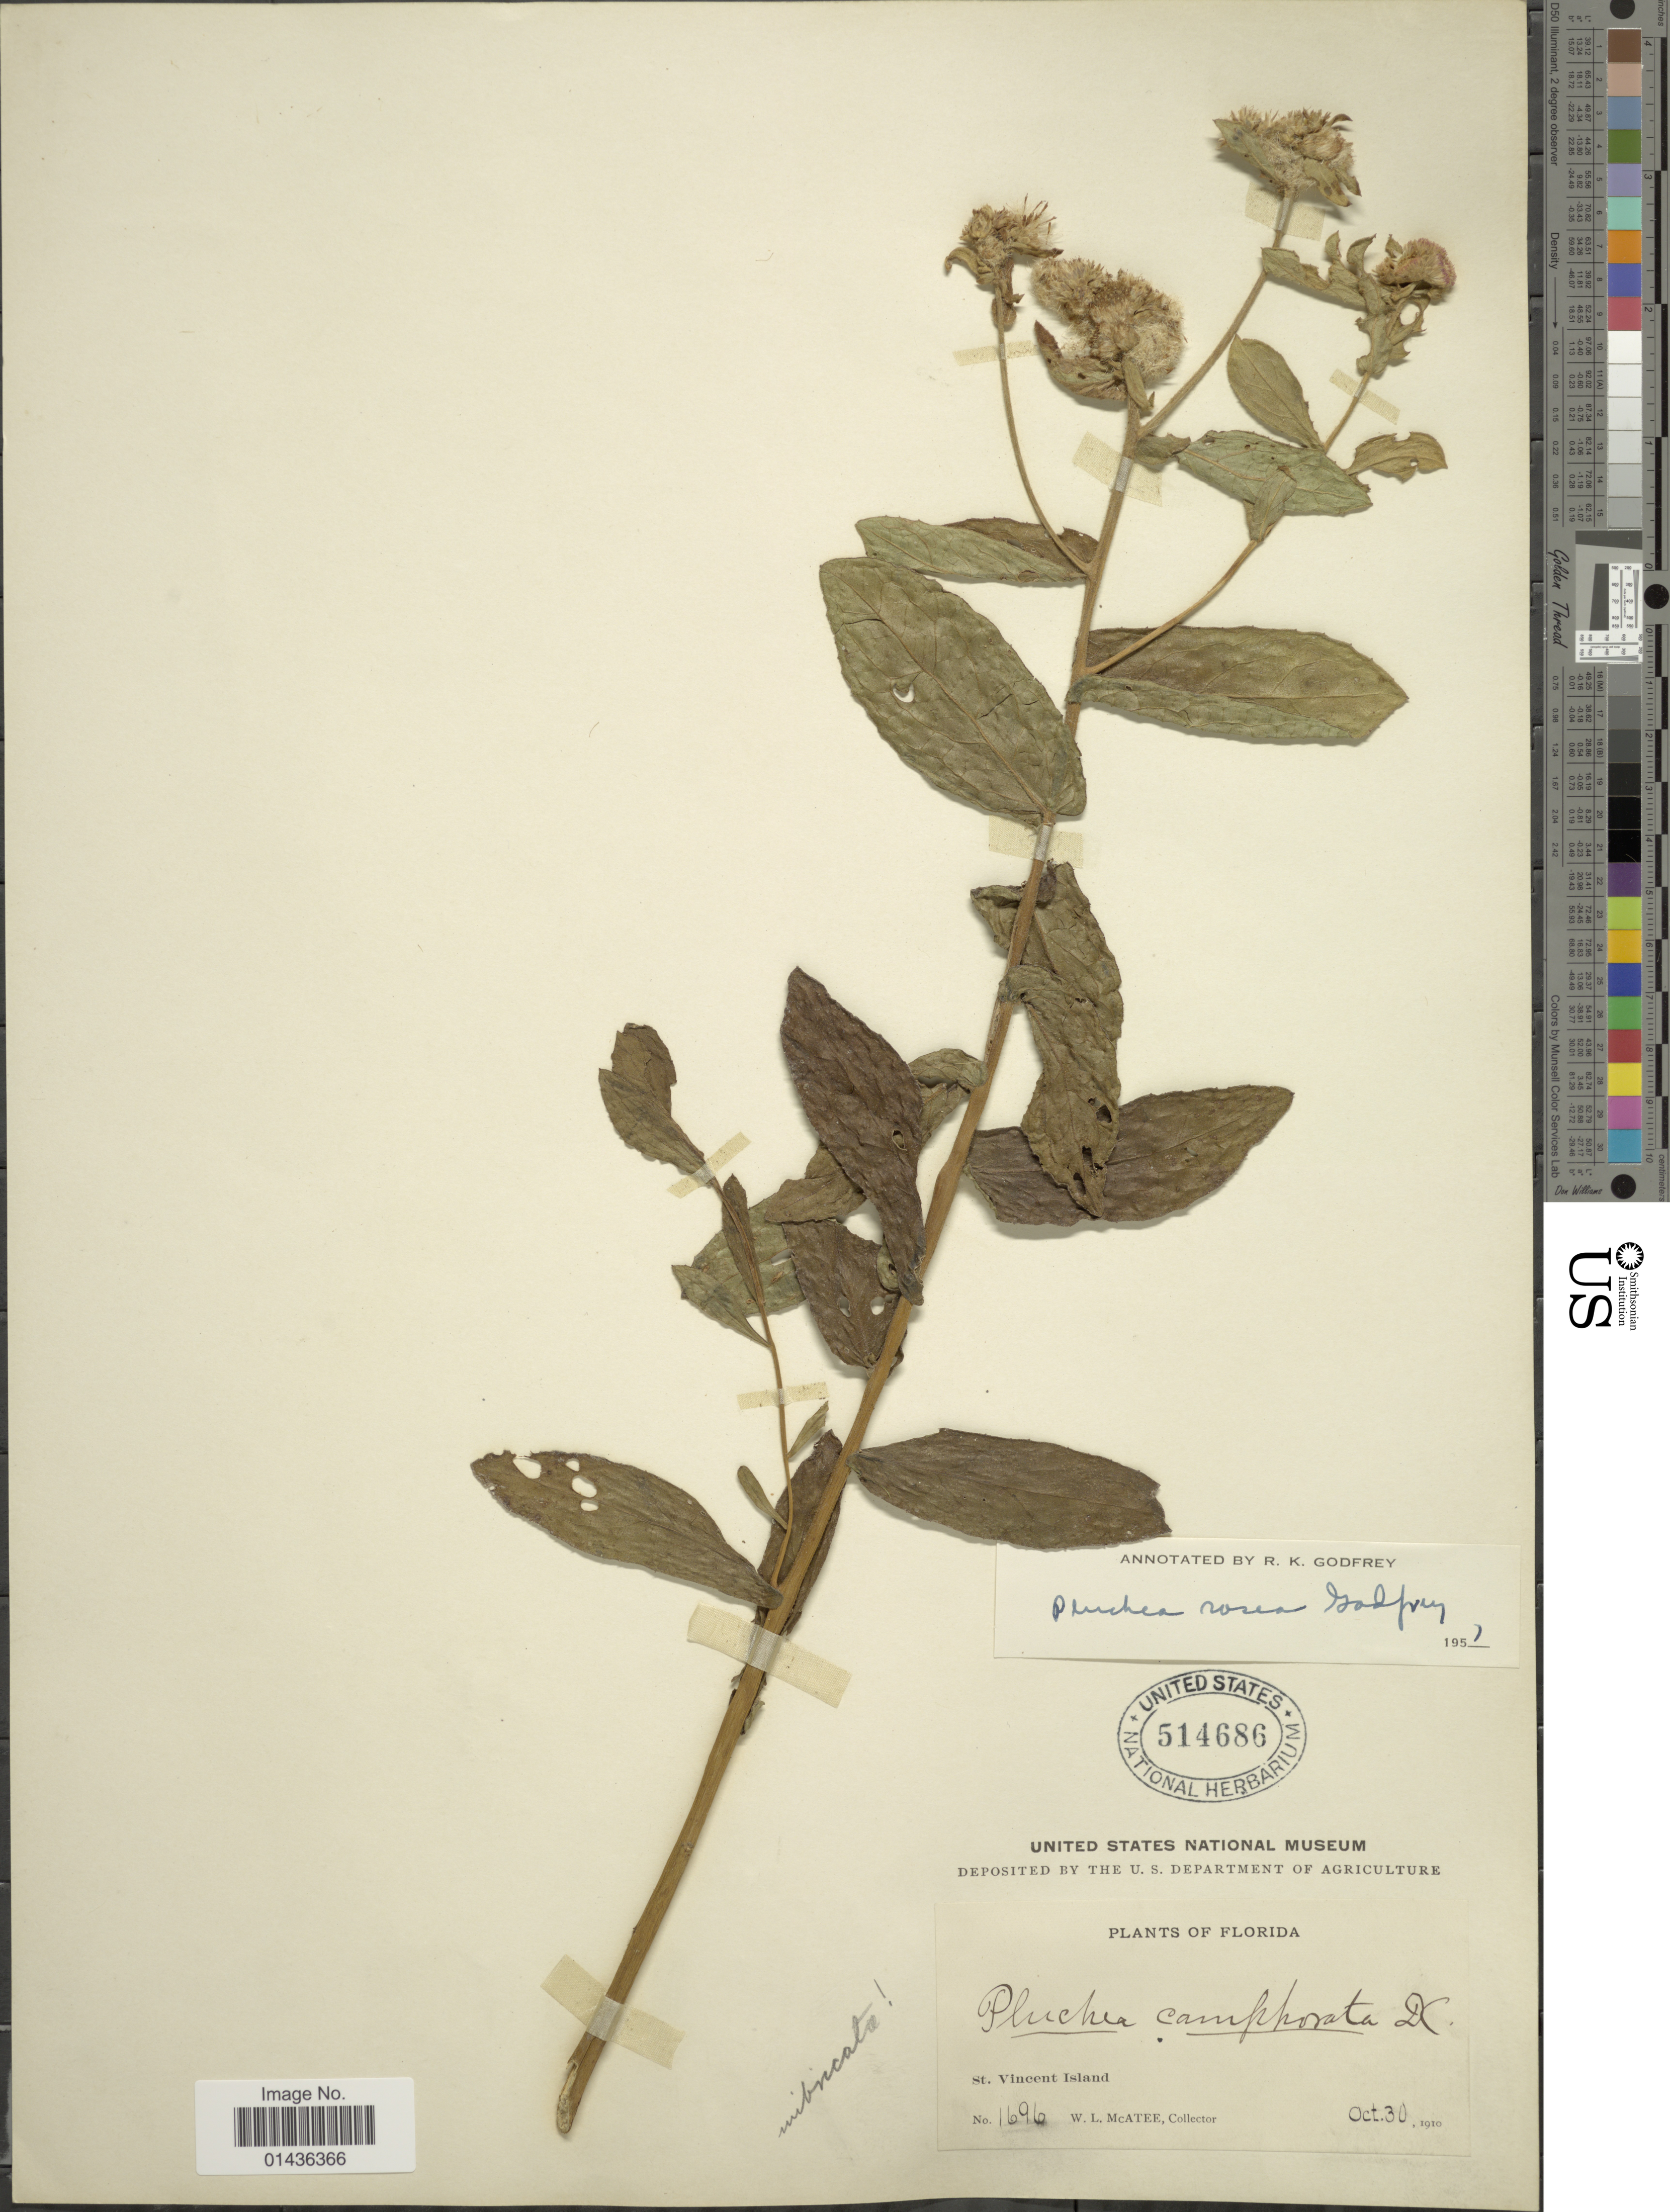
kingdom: Plantae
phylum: Tracheophyta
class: Magnoliopsida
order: Asterales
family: Asteraceae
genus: Pluchea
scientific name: Pluchea rosea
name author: R.K. Godfrey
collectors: W. McAtee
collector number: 1696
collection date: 1910-10-30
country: United States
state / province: Florida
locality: St. Vincent Island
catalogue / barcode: US 514686